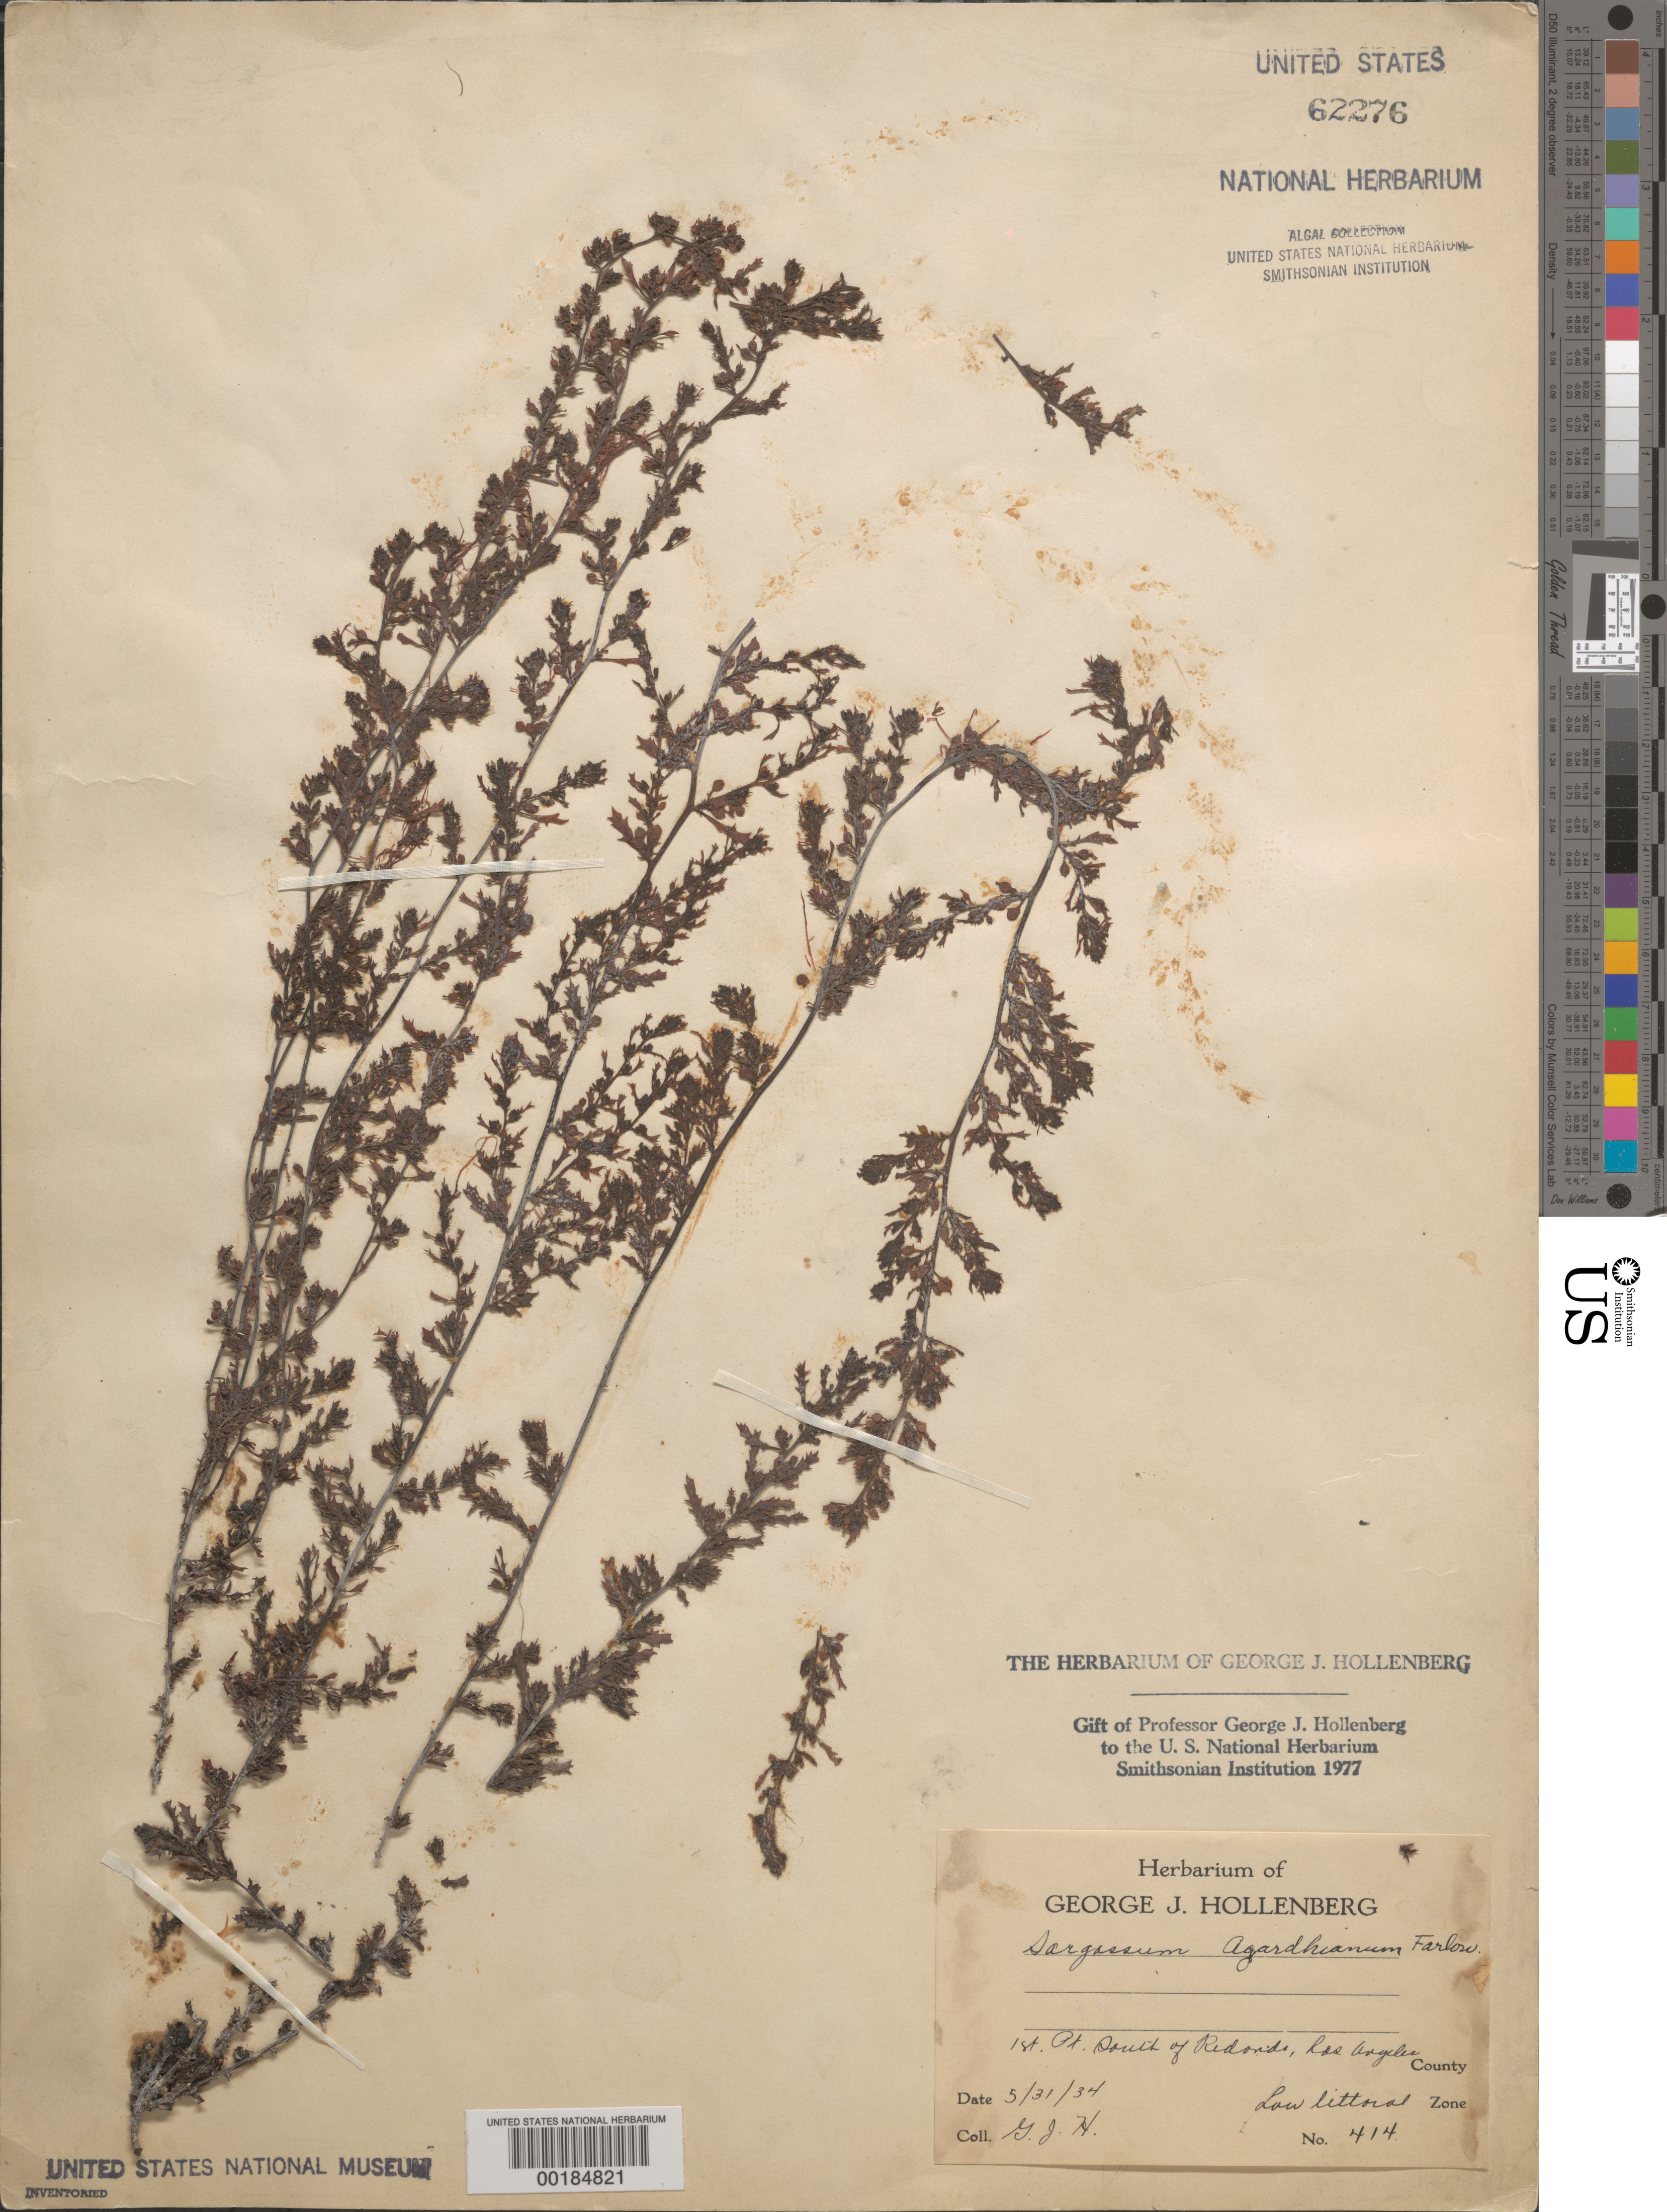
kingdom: Chromista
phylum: Ochrophyta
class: Phaeophyceae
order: Fucales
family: Sargassaceae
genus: Sargassum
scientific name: Sargassum agardhianum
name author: Farl. in J. Agardh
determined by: Hollenberg, George J.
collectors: G. Hollenberg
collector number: GJH 414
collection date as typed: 31 May 1934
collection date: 1934-05-31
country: United States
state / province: California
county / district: Los Angeles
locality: First point south of Redondo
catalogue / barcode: US 62276